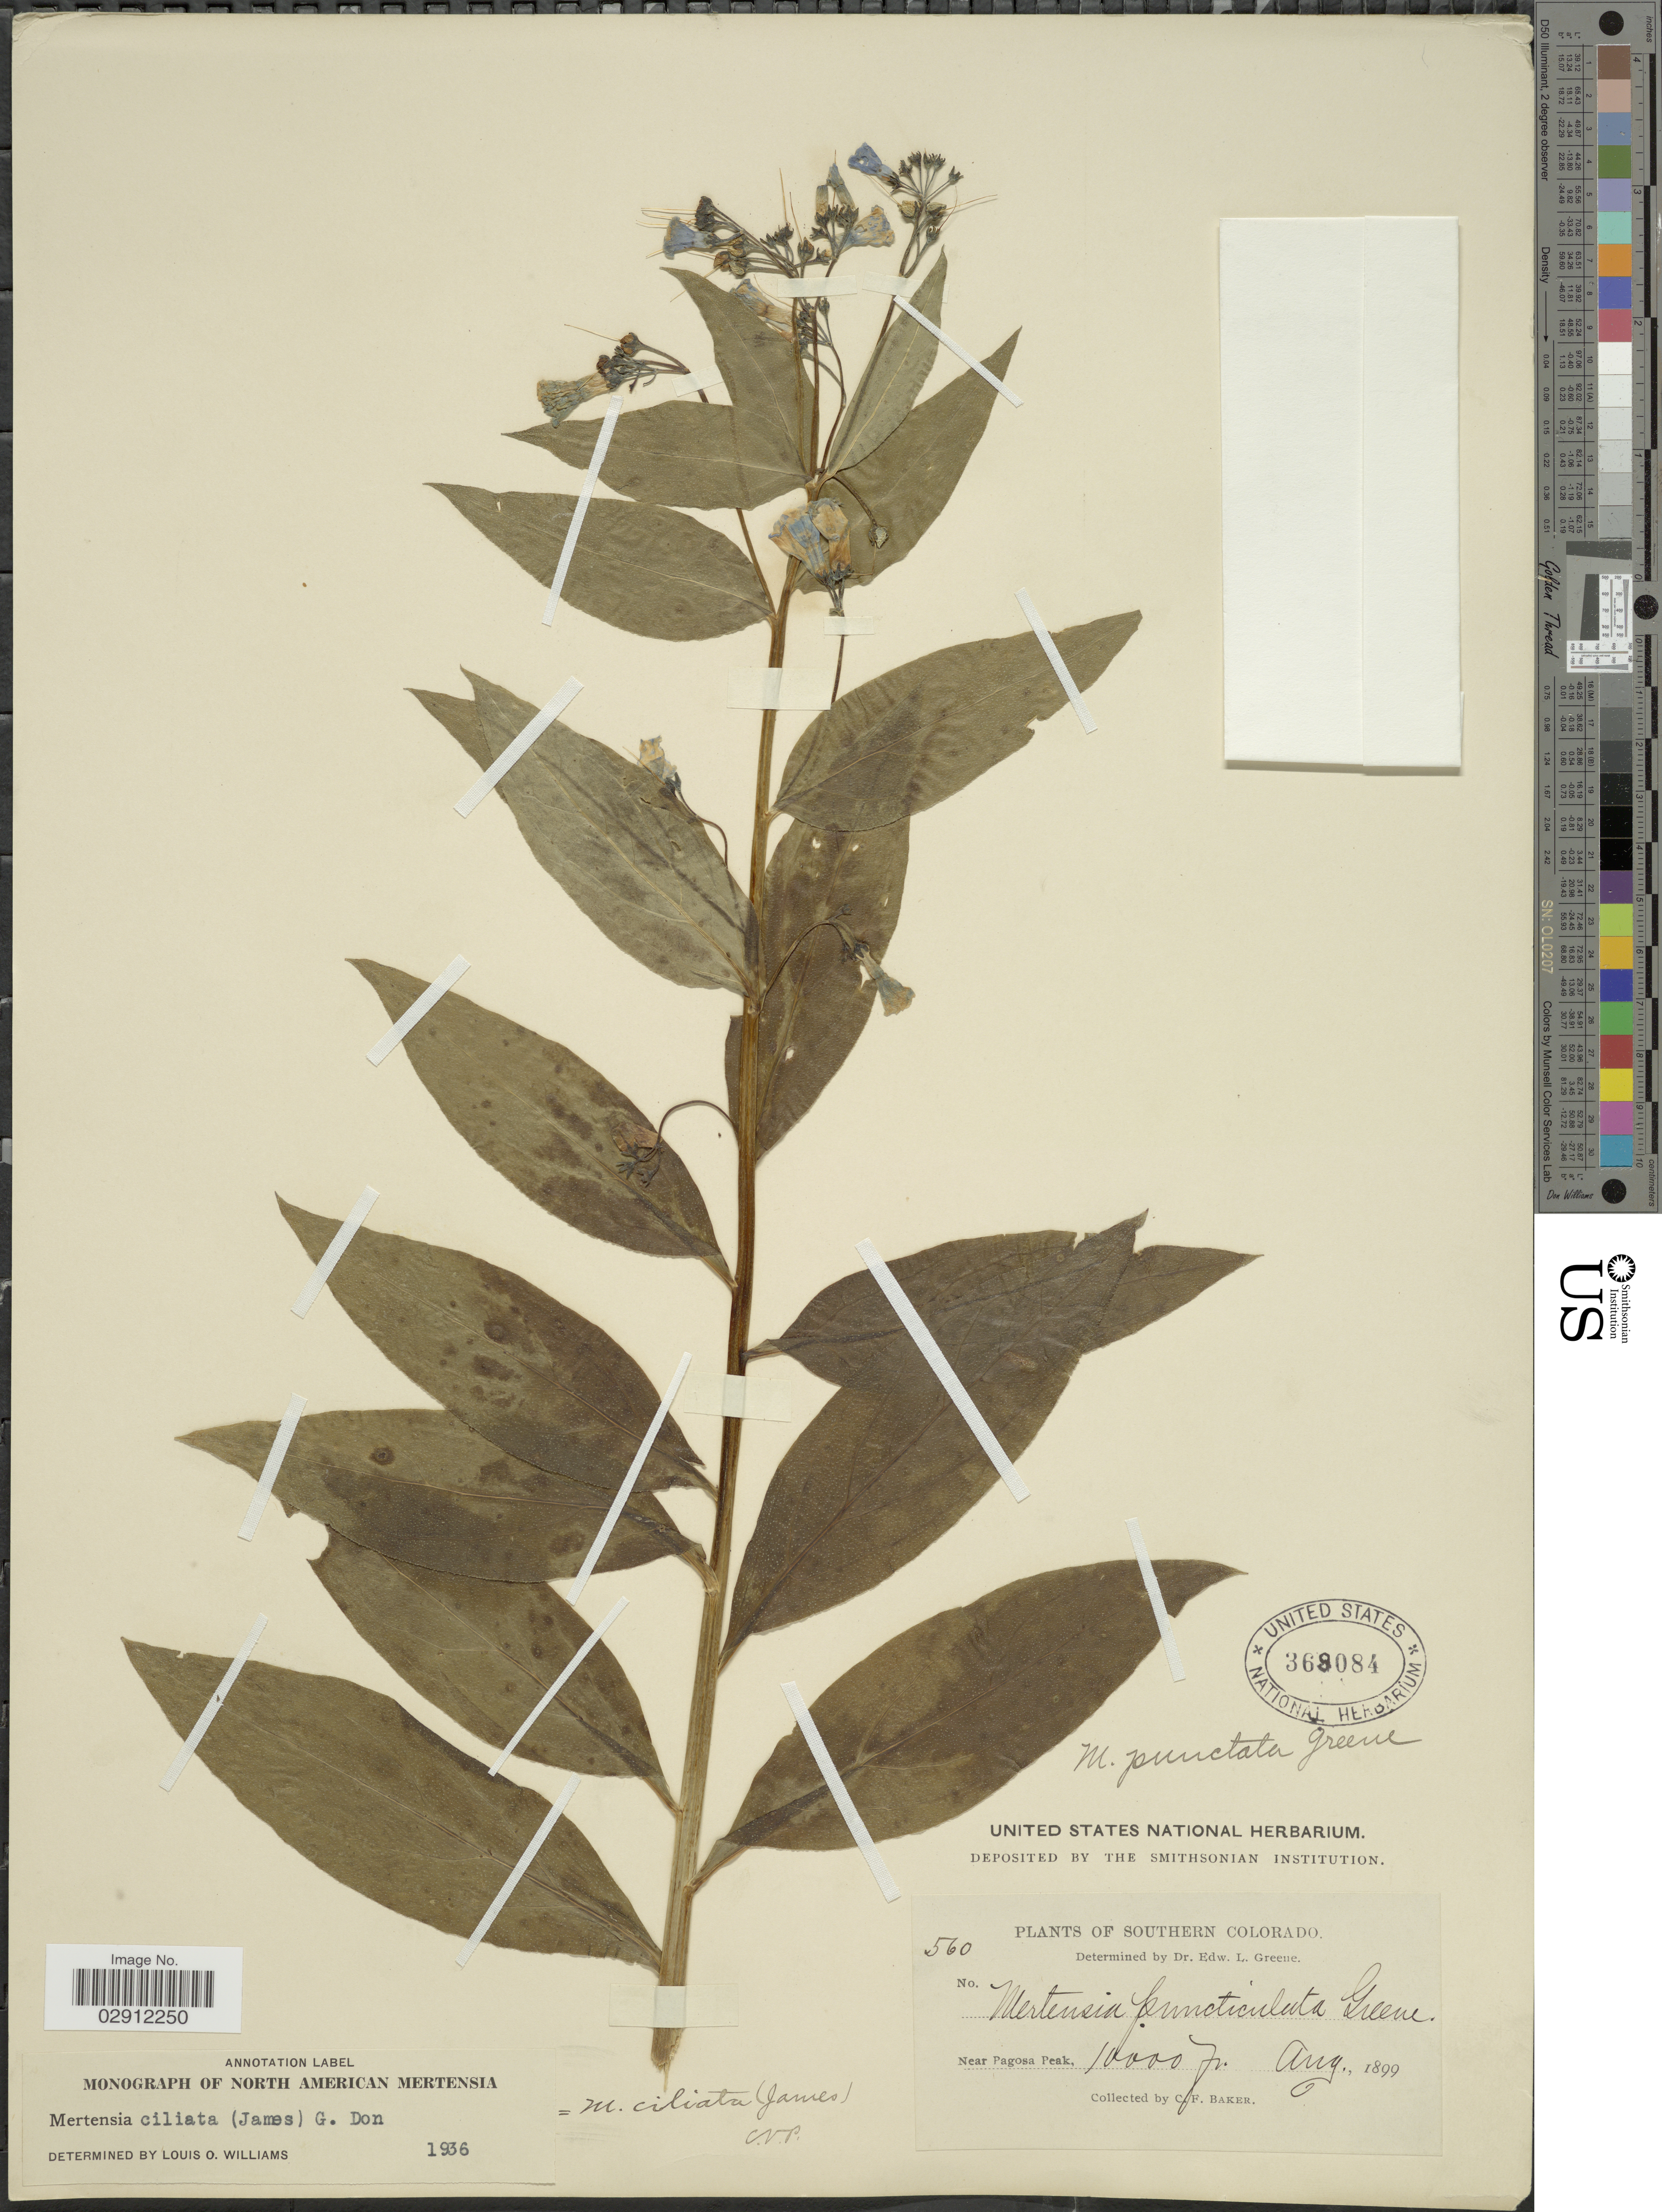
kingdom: Plantae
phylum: Tracheophyta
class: Magnoliopsida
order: Boraginales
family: Boraginaceae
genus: Mertensia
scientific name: Mertensia ciliata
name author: (James) G. Don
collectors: C. F. Baker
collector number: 560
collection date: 1899-08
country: United States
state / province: Colorado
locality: Southern Colorado. Near Pagosa Peak.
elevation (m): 3048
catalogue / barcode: US 368084